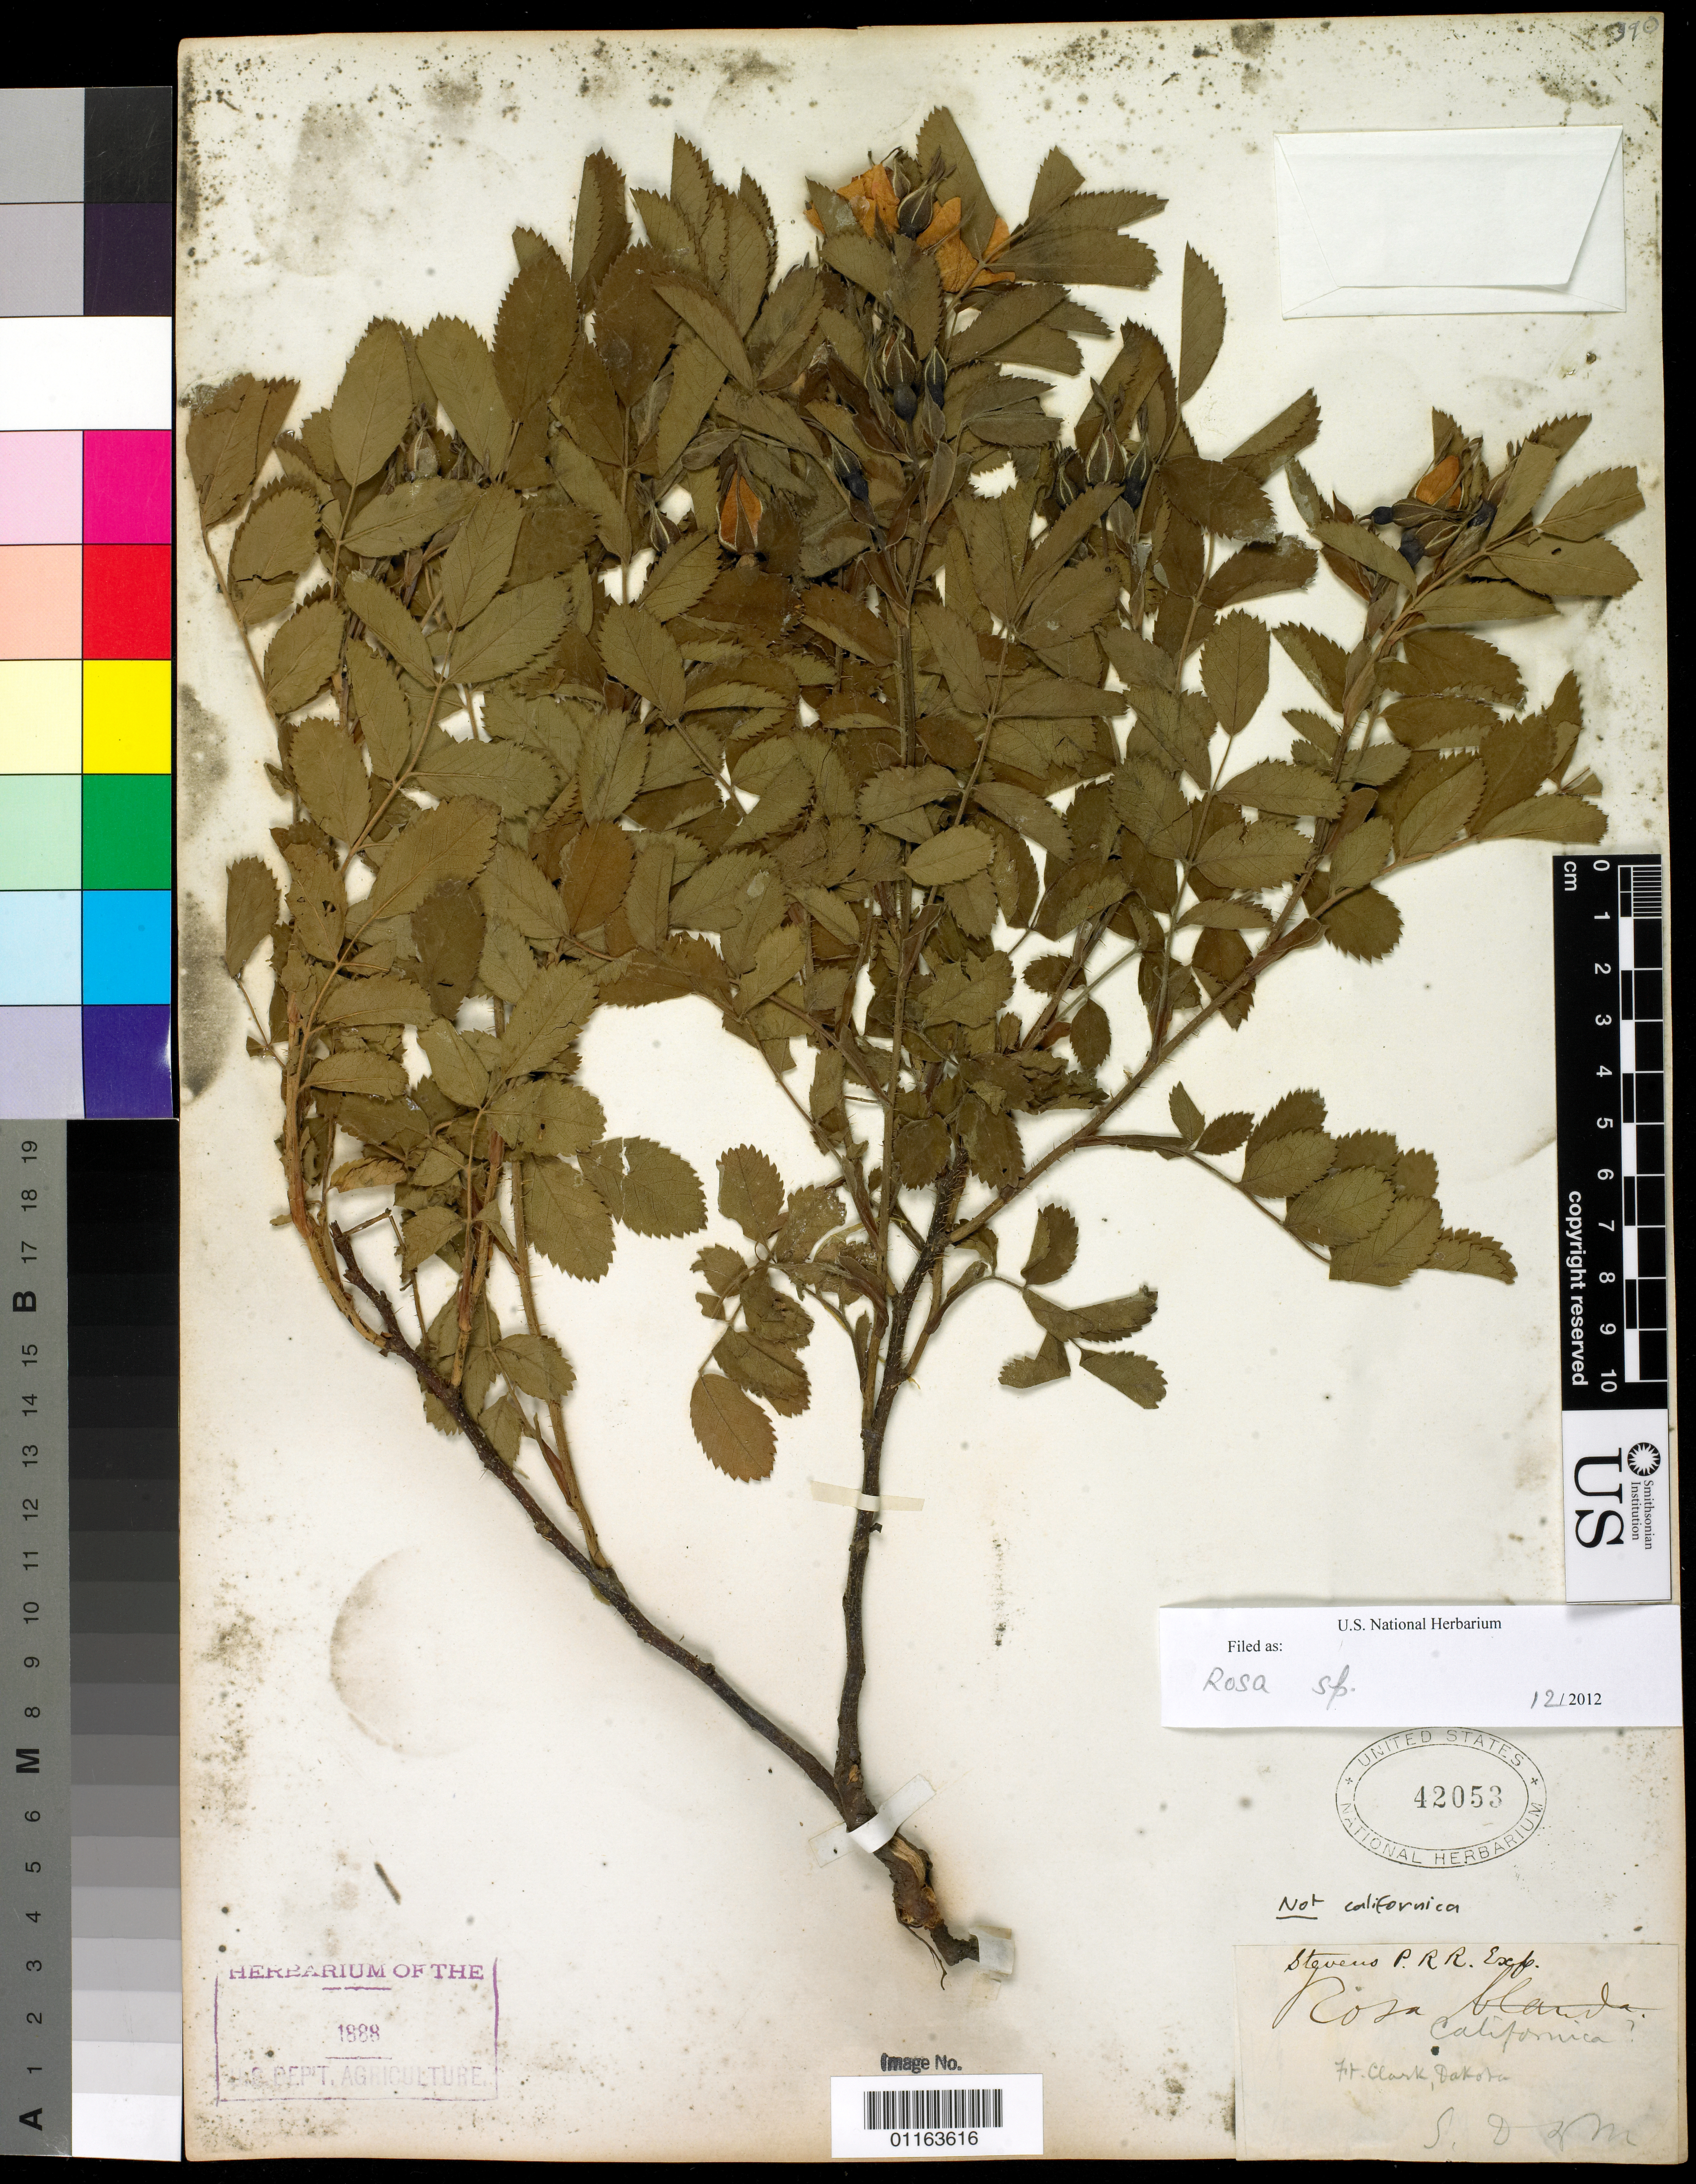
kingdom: Plantae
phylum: Tracheophyta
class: Magnoliopsida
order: Rosales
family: Rosaceae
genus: Rosa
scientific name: Rosa sp. (ornamental)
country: United States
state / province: South Dakota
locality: Fort Clark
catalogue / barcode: US 42053